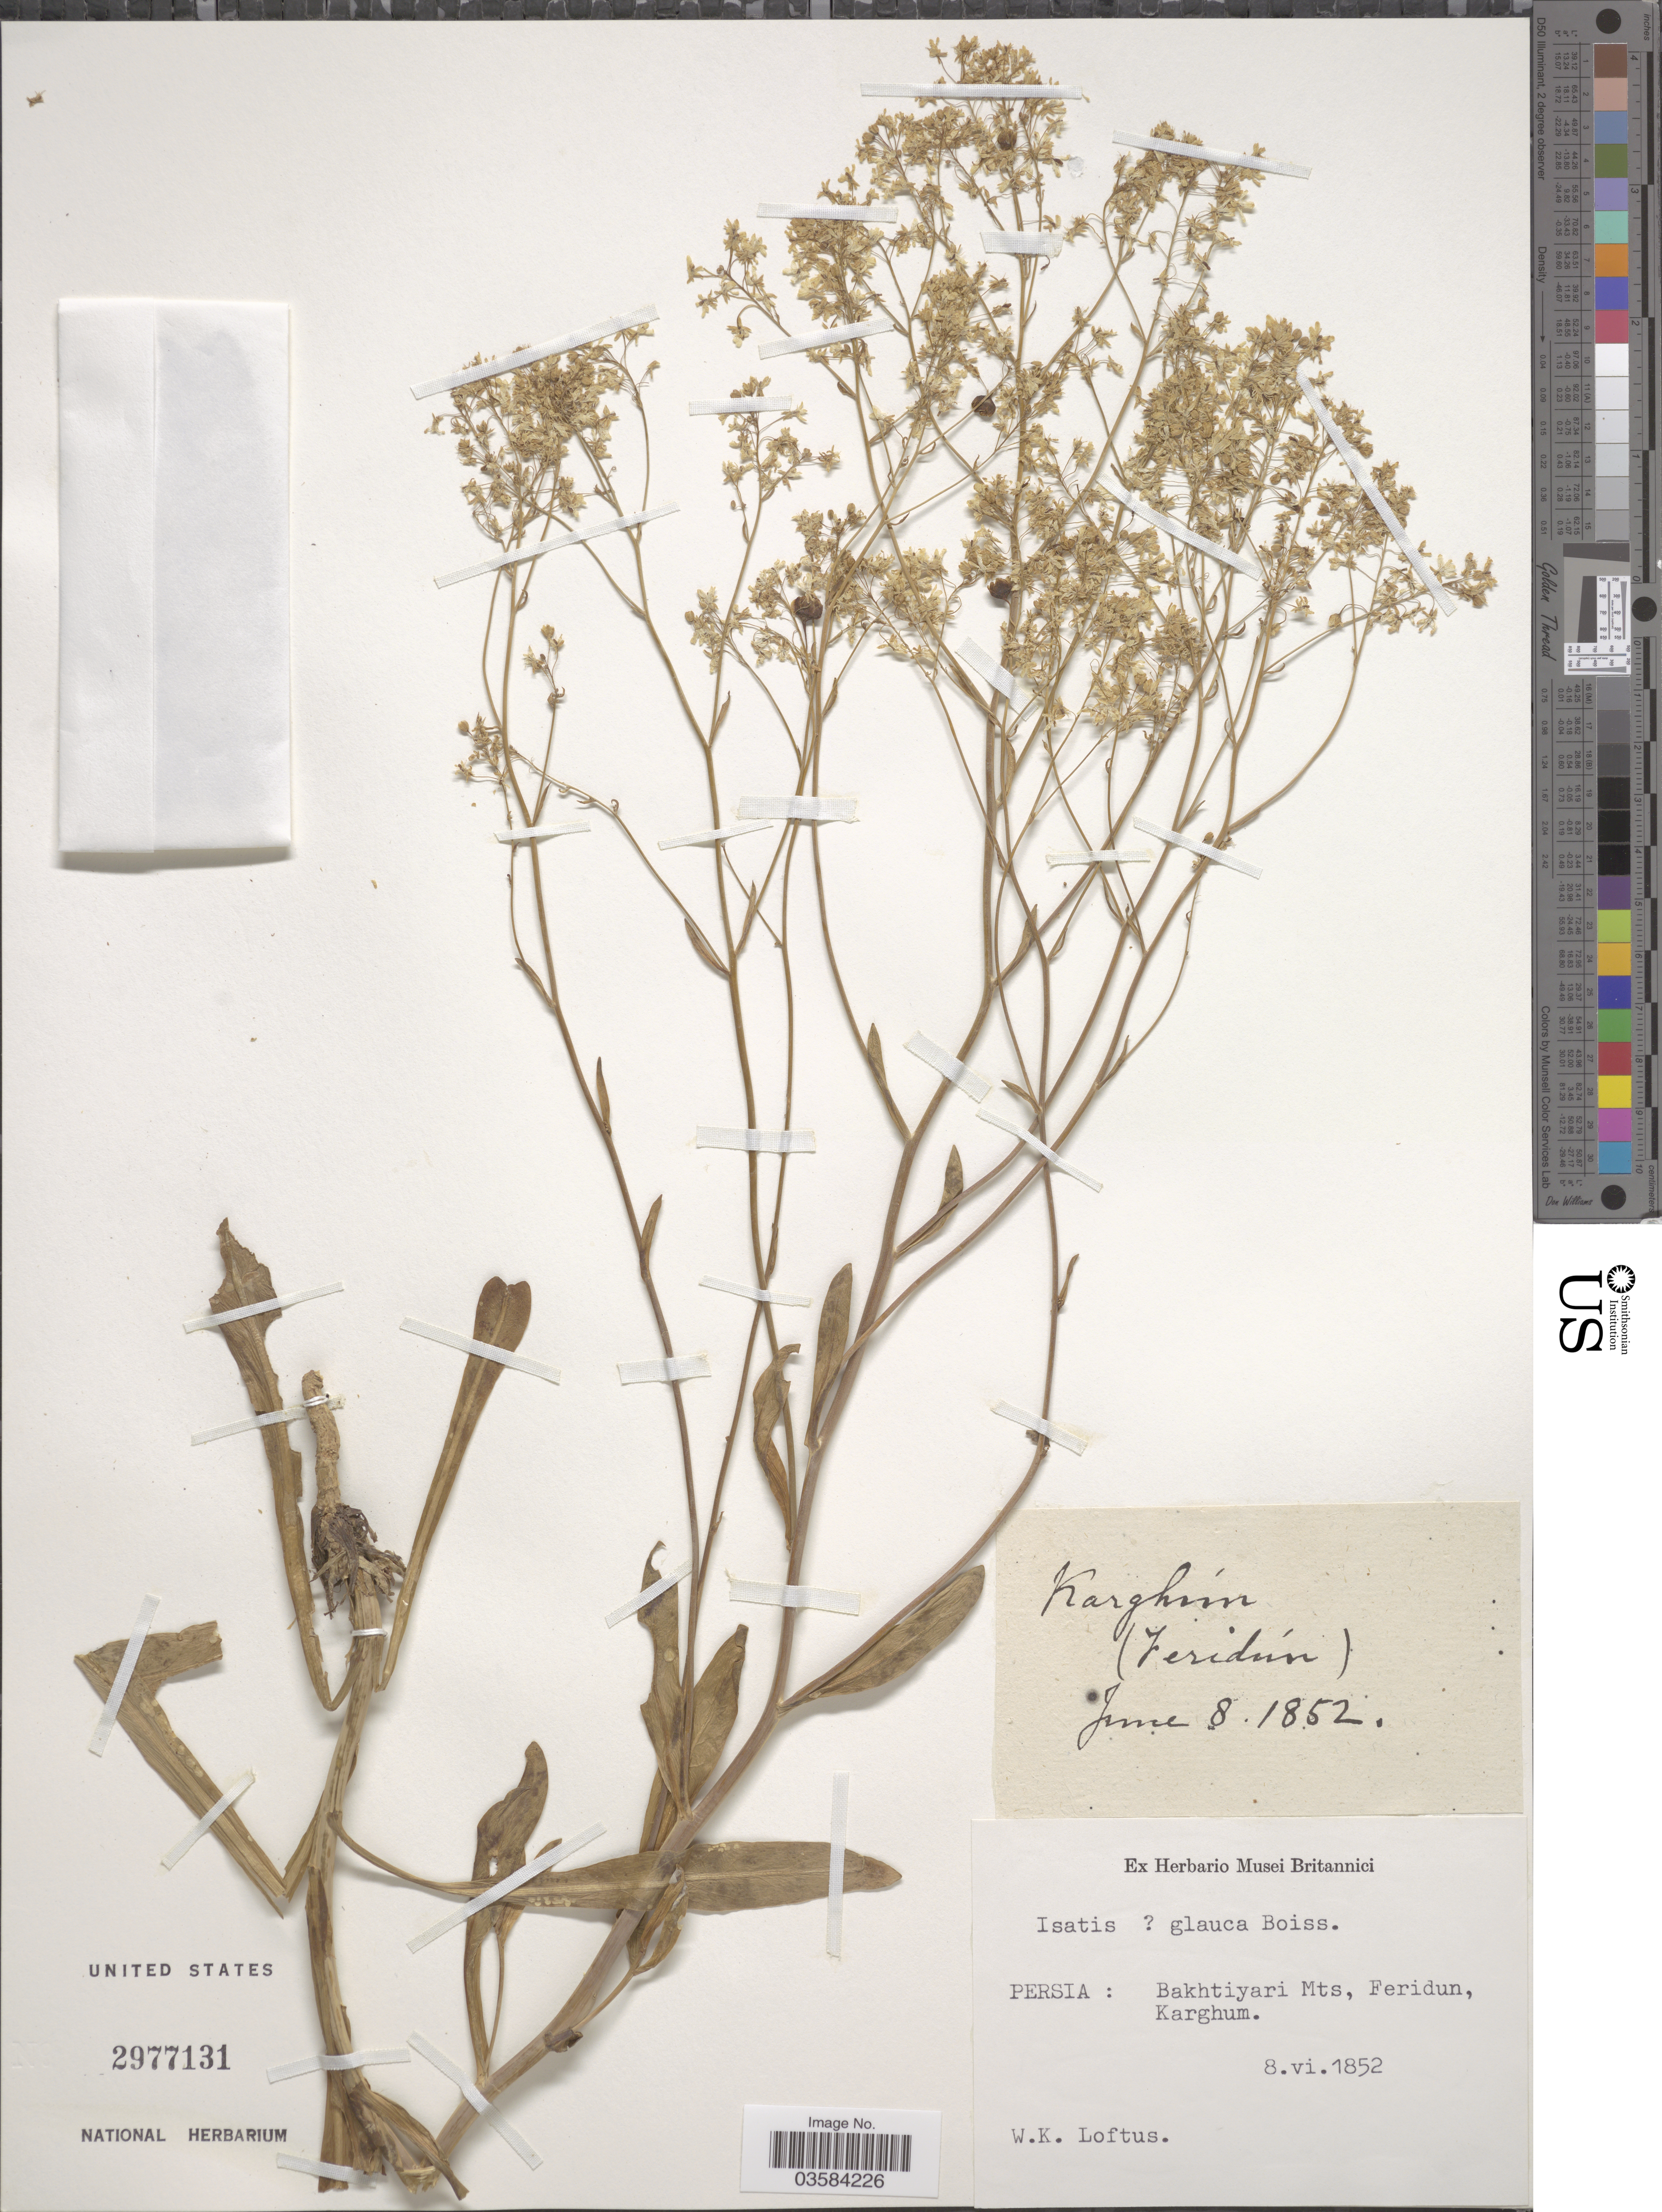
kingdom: Plantae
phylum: Tracheophyta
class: Magnoliopsida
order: Brassicales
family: Brassicaceae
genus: Isatis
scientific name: Isatis glauca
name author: Aucher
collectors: W. Loftus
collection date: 1852-06-08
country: Iran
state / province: Chahar Mahaal and Bakhtiari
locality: Persia: Bakhtiyari Mts, Feridun, Karghum.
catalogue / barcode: US 2977131